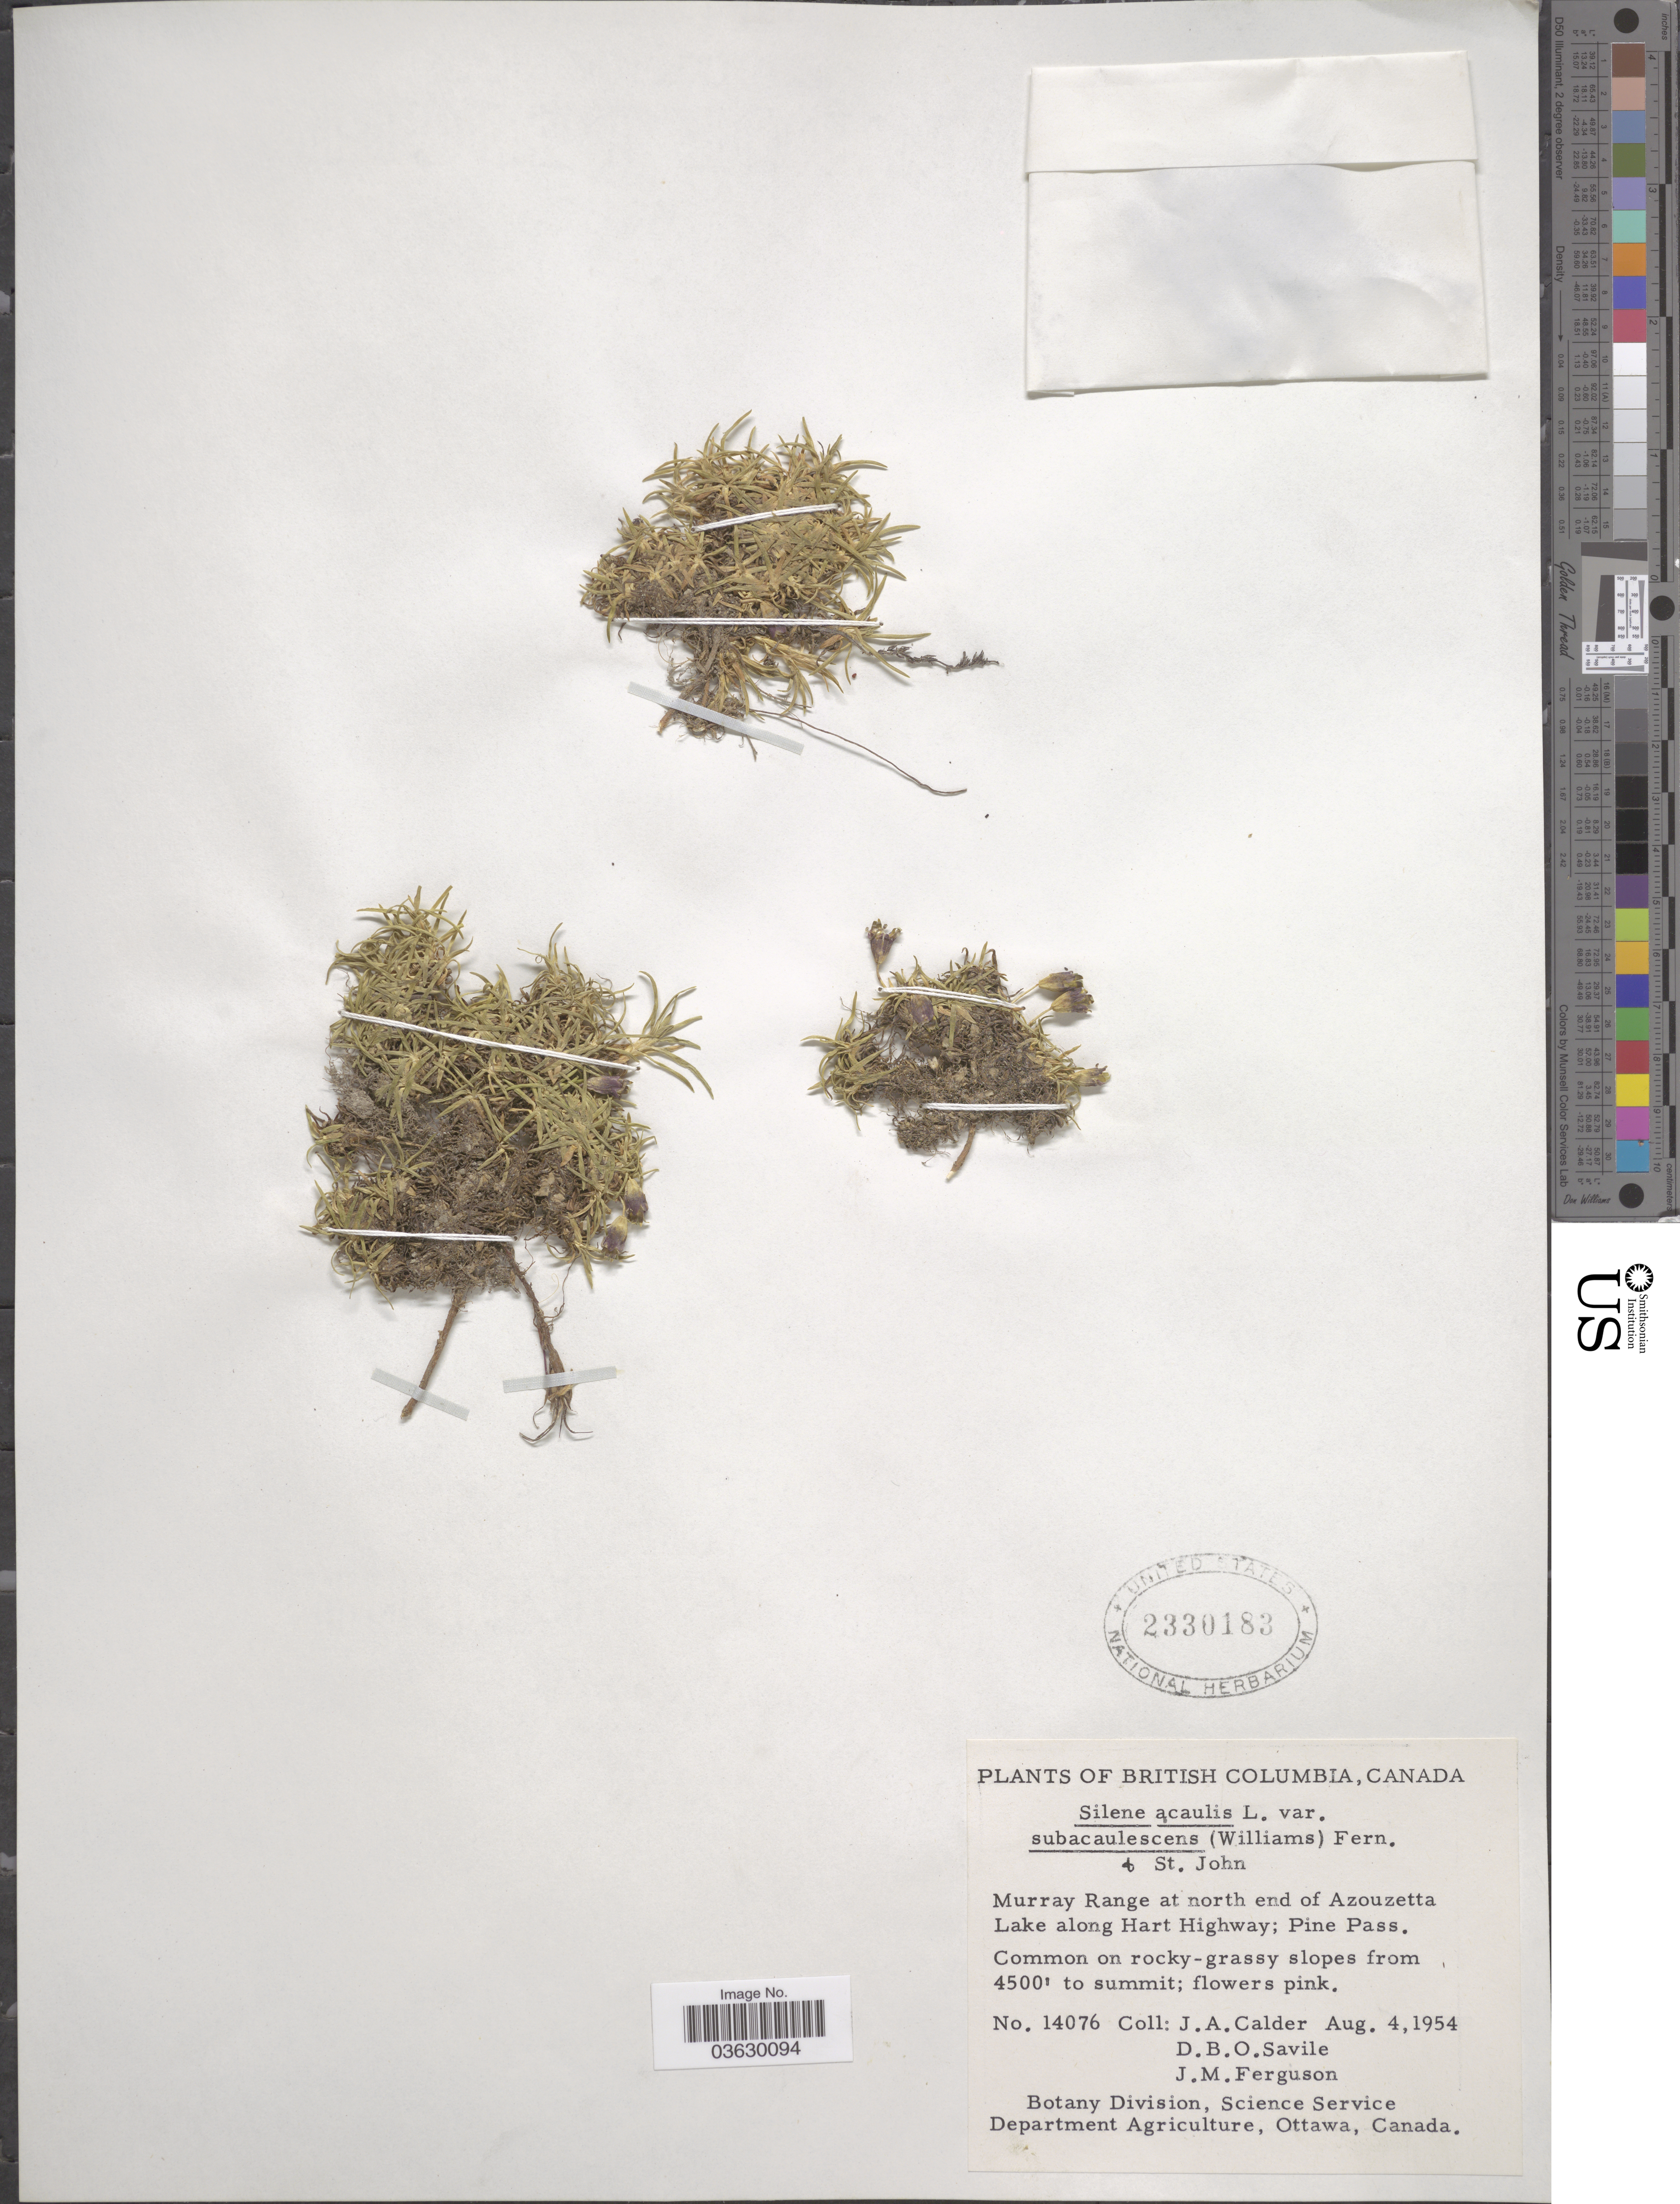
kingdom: Plantae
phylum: Tracheophyta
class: Magnoliopsida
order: Caryophyllales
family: Caryophyllaceae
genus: Silene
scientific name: Silene acaulis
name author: (L.) Jacq.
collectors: J. A. Calder, D. Savile & J. M. Ferguson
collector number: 14076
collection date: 1954-08-04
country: Canada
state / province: British Columbia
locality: Murray Range at north end of Azouzetta Lake along Hart Highway; Pine Pass.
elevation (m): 1372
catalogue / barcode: US 2330183